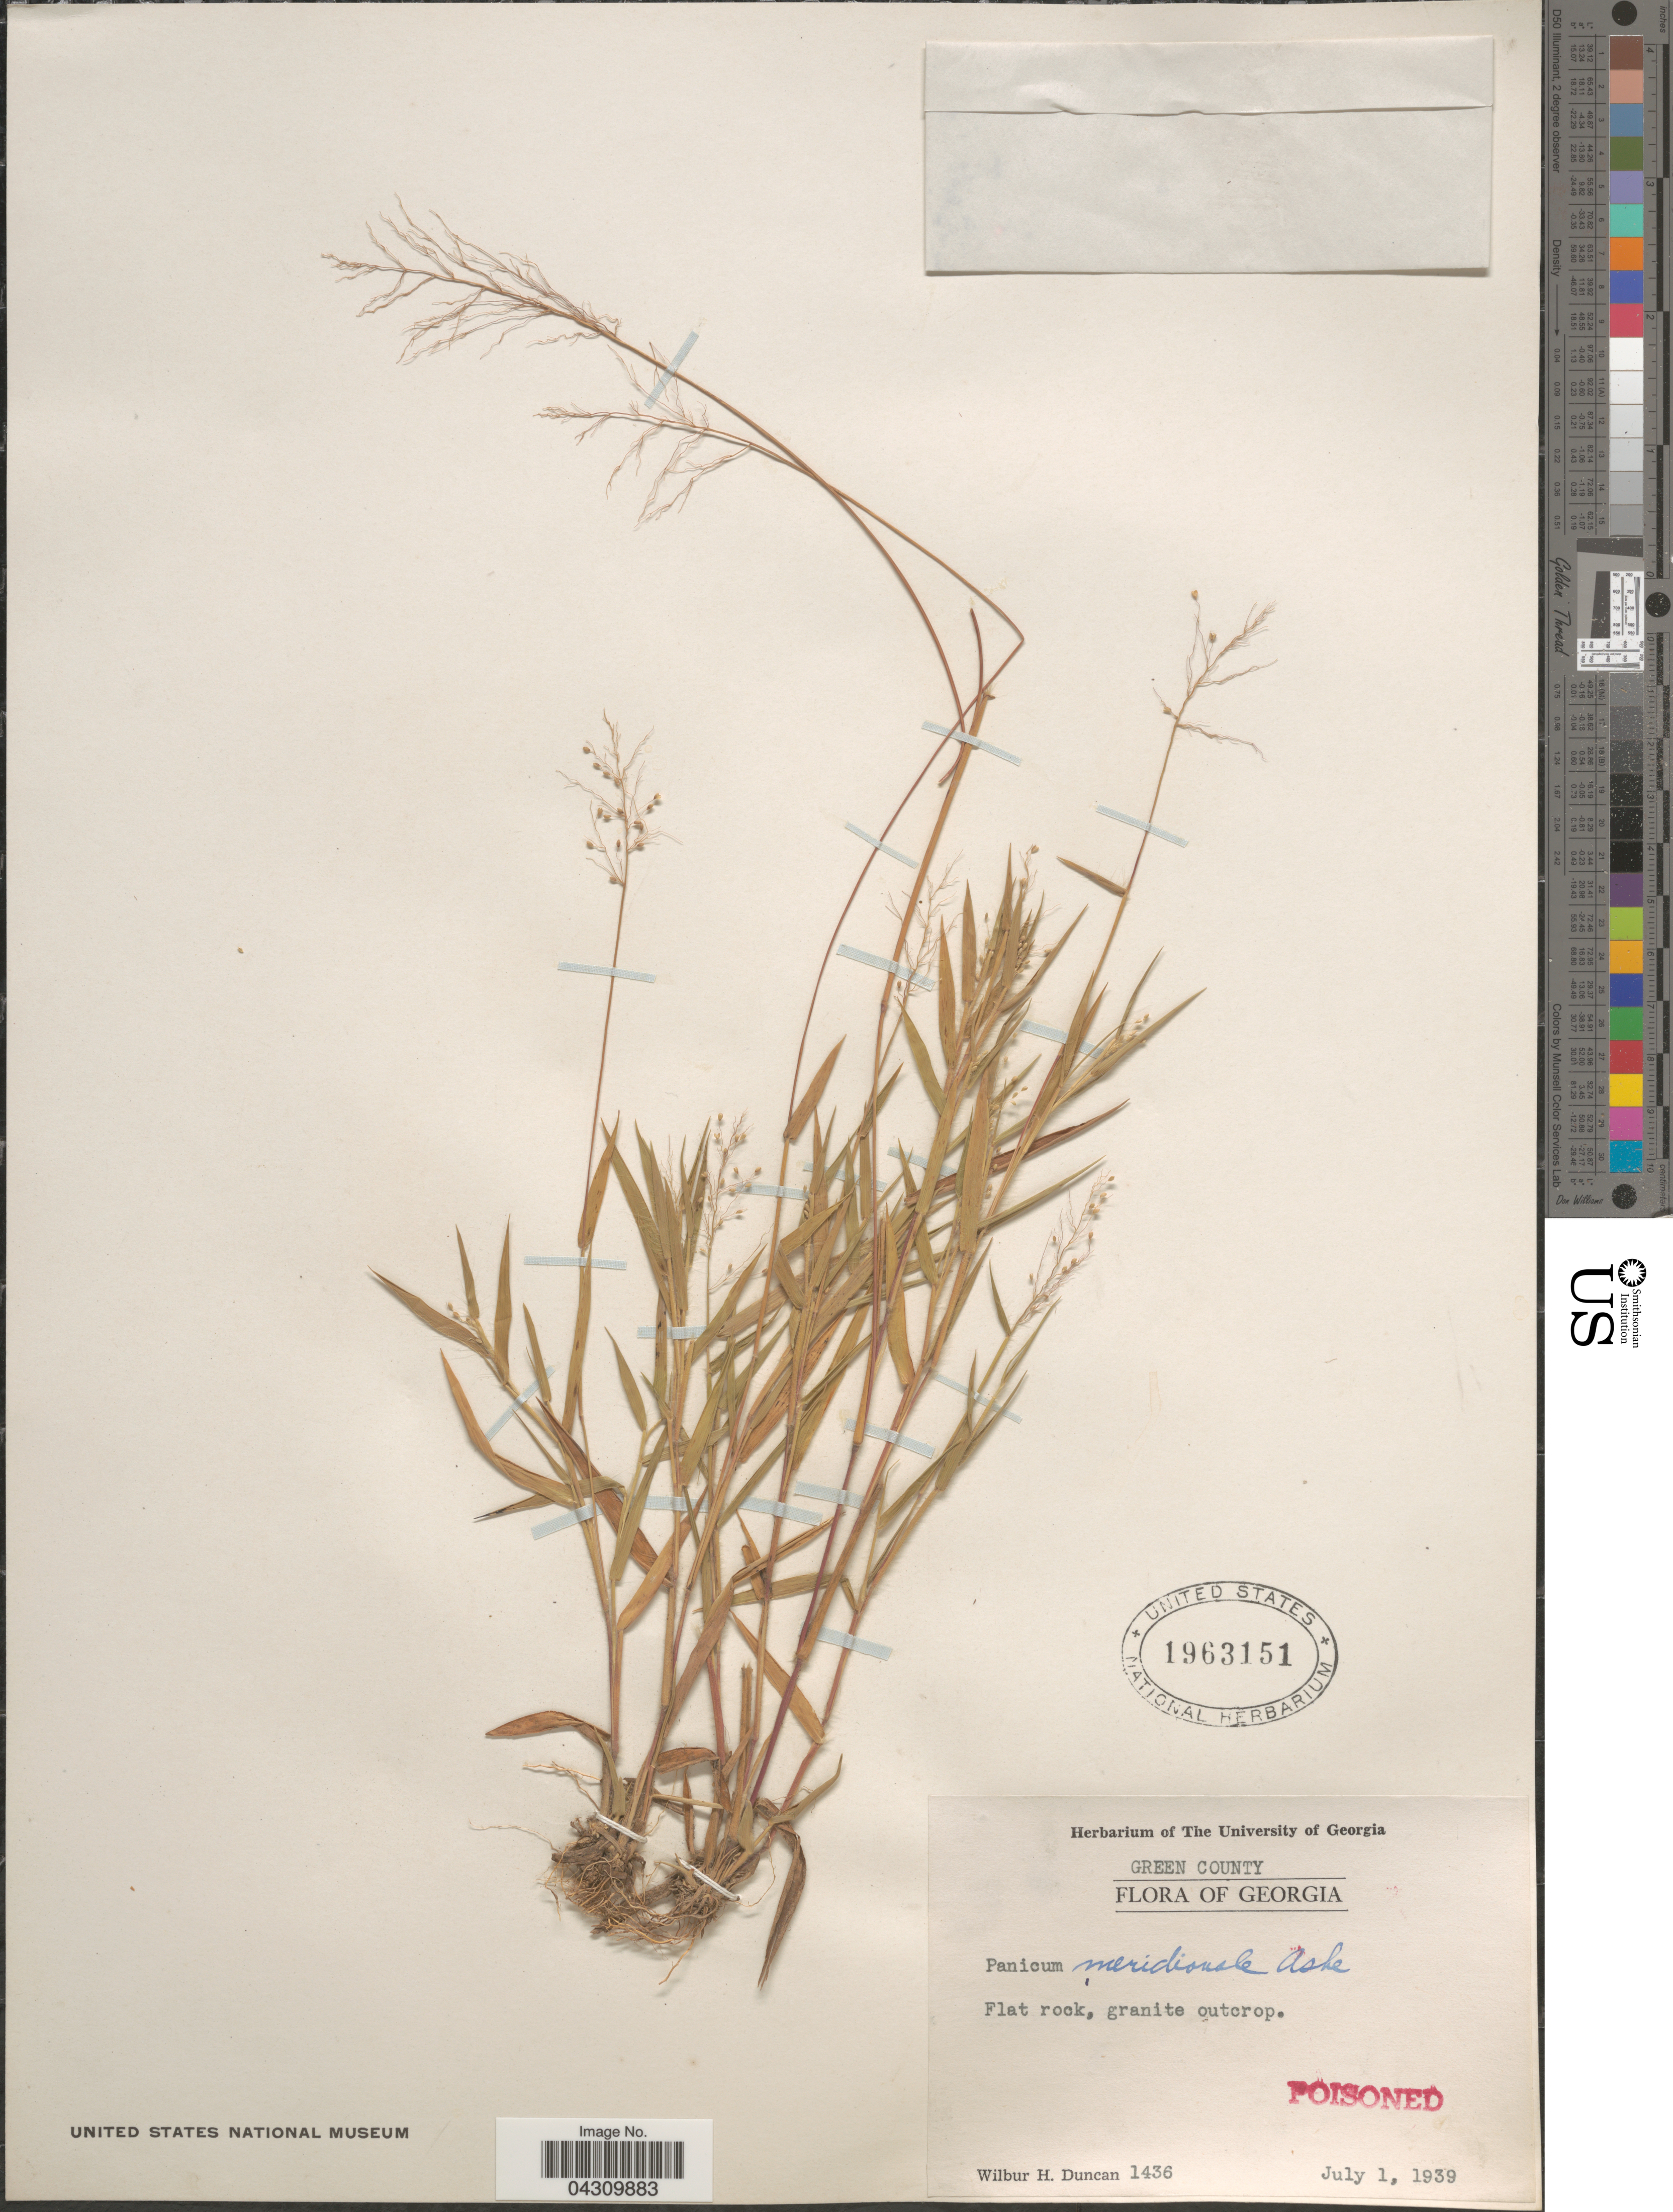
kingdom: Plantae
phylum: Tracheophyta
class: Liliopsida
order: Poales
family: Poaceae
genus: Dichanthelium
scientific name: Dichanthelium acuminatum var. acuminatum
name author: (Sw.) Gould & C.A. Clark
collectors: W. H. Duncan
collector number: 1436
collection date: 1939-07-01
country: United States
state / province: Georgia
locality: Green County. Flat rock, granite outcrop.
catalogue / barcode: US 1963151